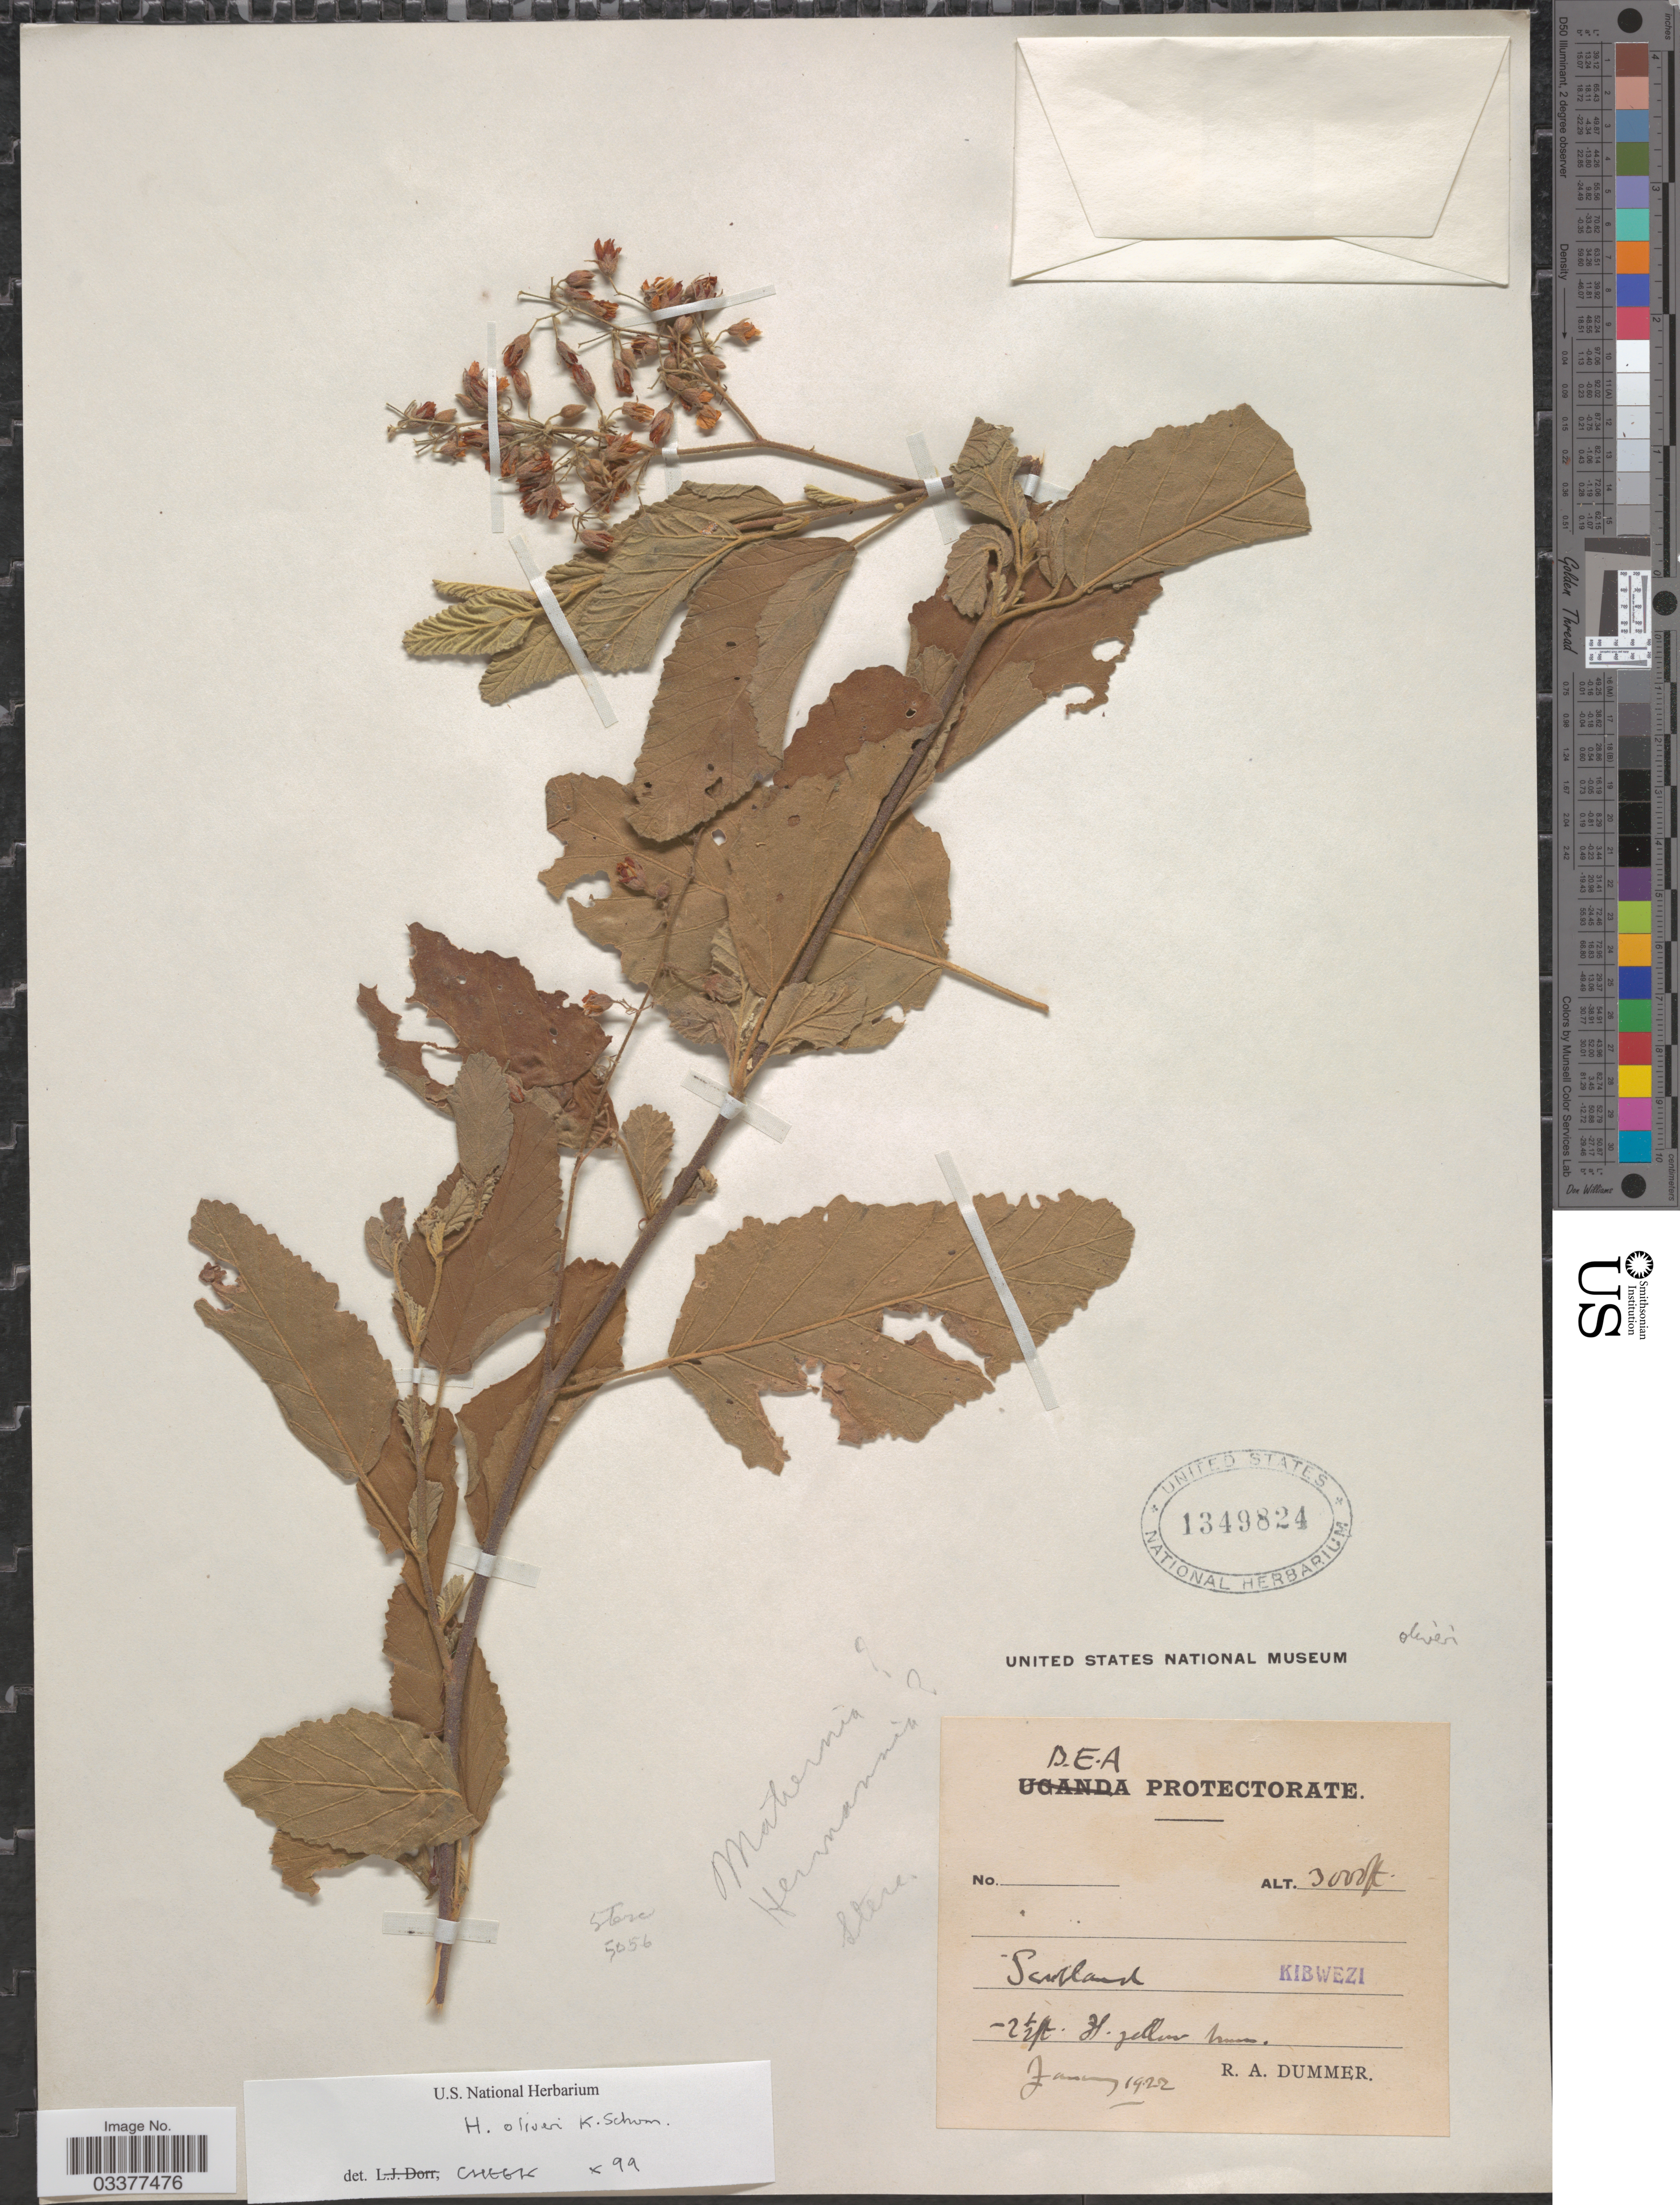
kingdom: Plantae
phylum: Tracheophyta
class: Magnoliopsida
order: Malvales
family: Malvaceae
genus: Hermannia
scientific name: Hermannia oliveri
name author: K. Schum.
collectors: R. Dümmer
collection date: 1922-01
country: Kenya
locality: B. E. A. Protectorate. Scrubland Kibwezi.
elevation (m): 914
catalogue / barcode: US 1349824